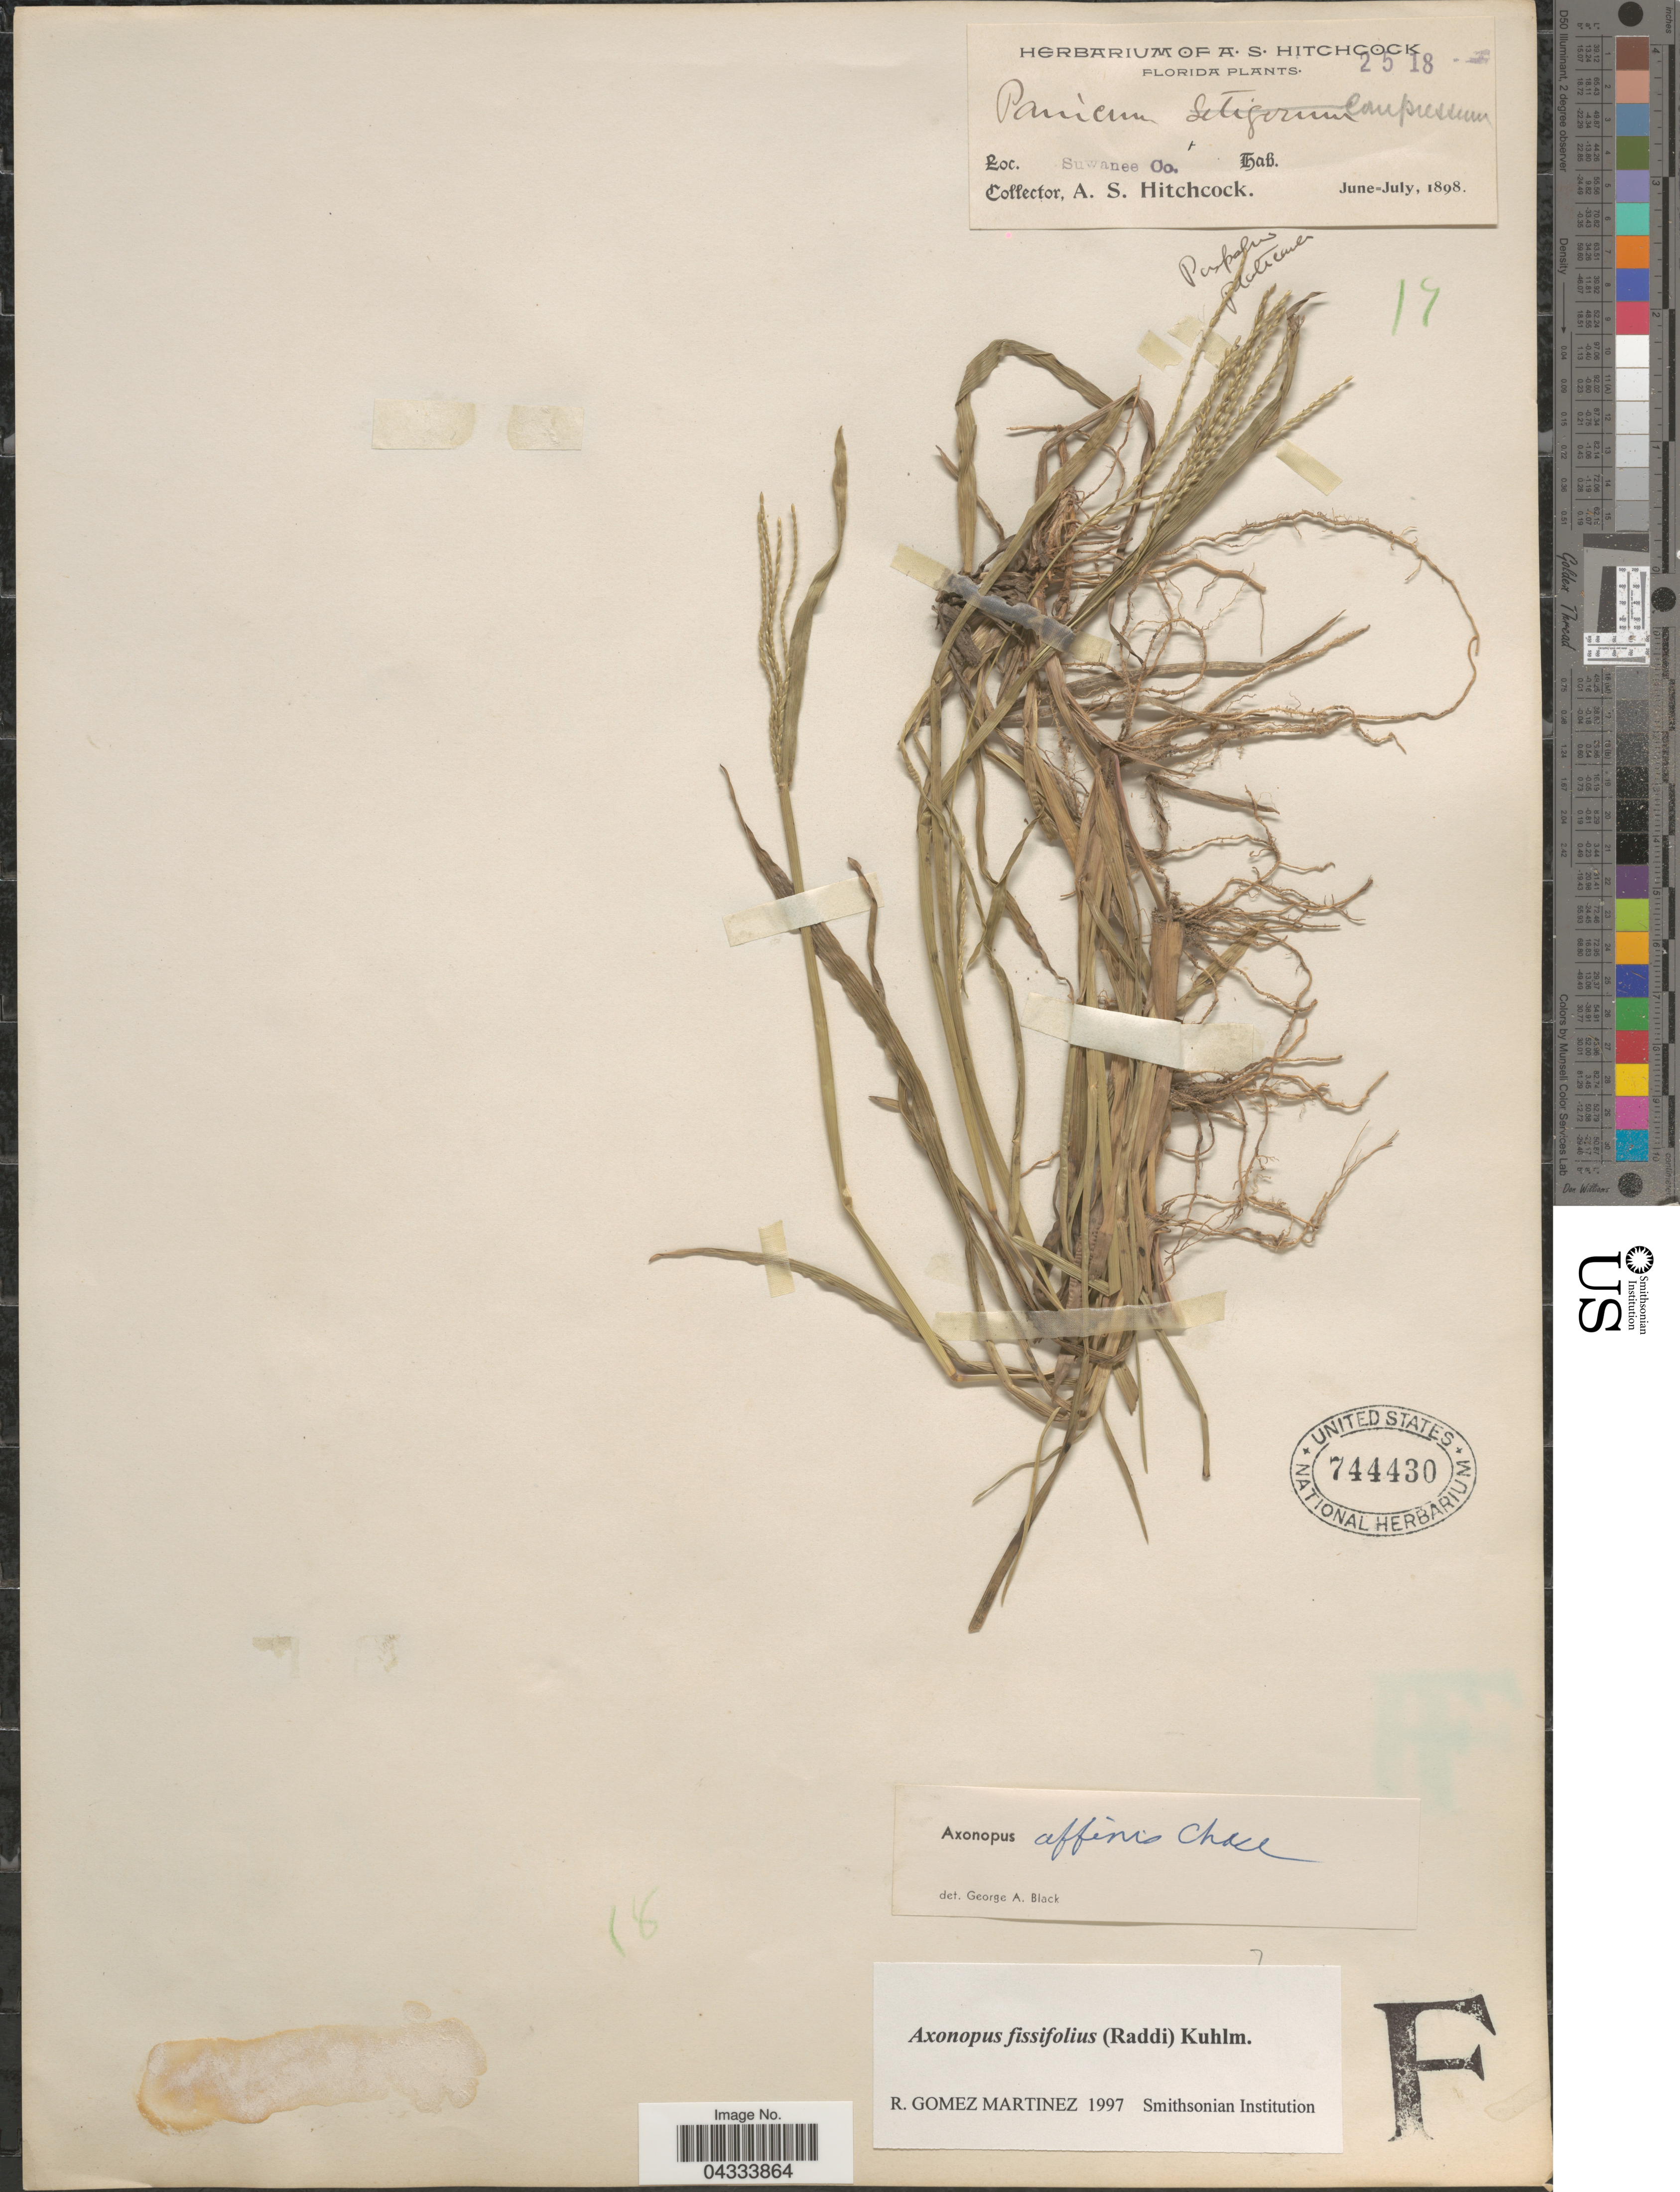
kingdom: Plantae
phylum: Tracheophyta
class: Liliopsida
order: Poales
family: Poaceae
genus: Axonopus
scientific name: Axonopus fissifolius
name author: (Raddi) Kuhlm.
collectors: A. S. Hitchcock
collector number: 2518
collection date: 1898-06/1898-07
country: United States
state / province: Florida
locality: Suwanee Co.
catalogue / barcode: US 744430